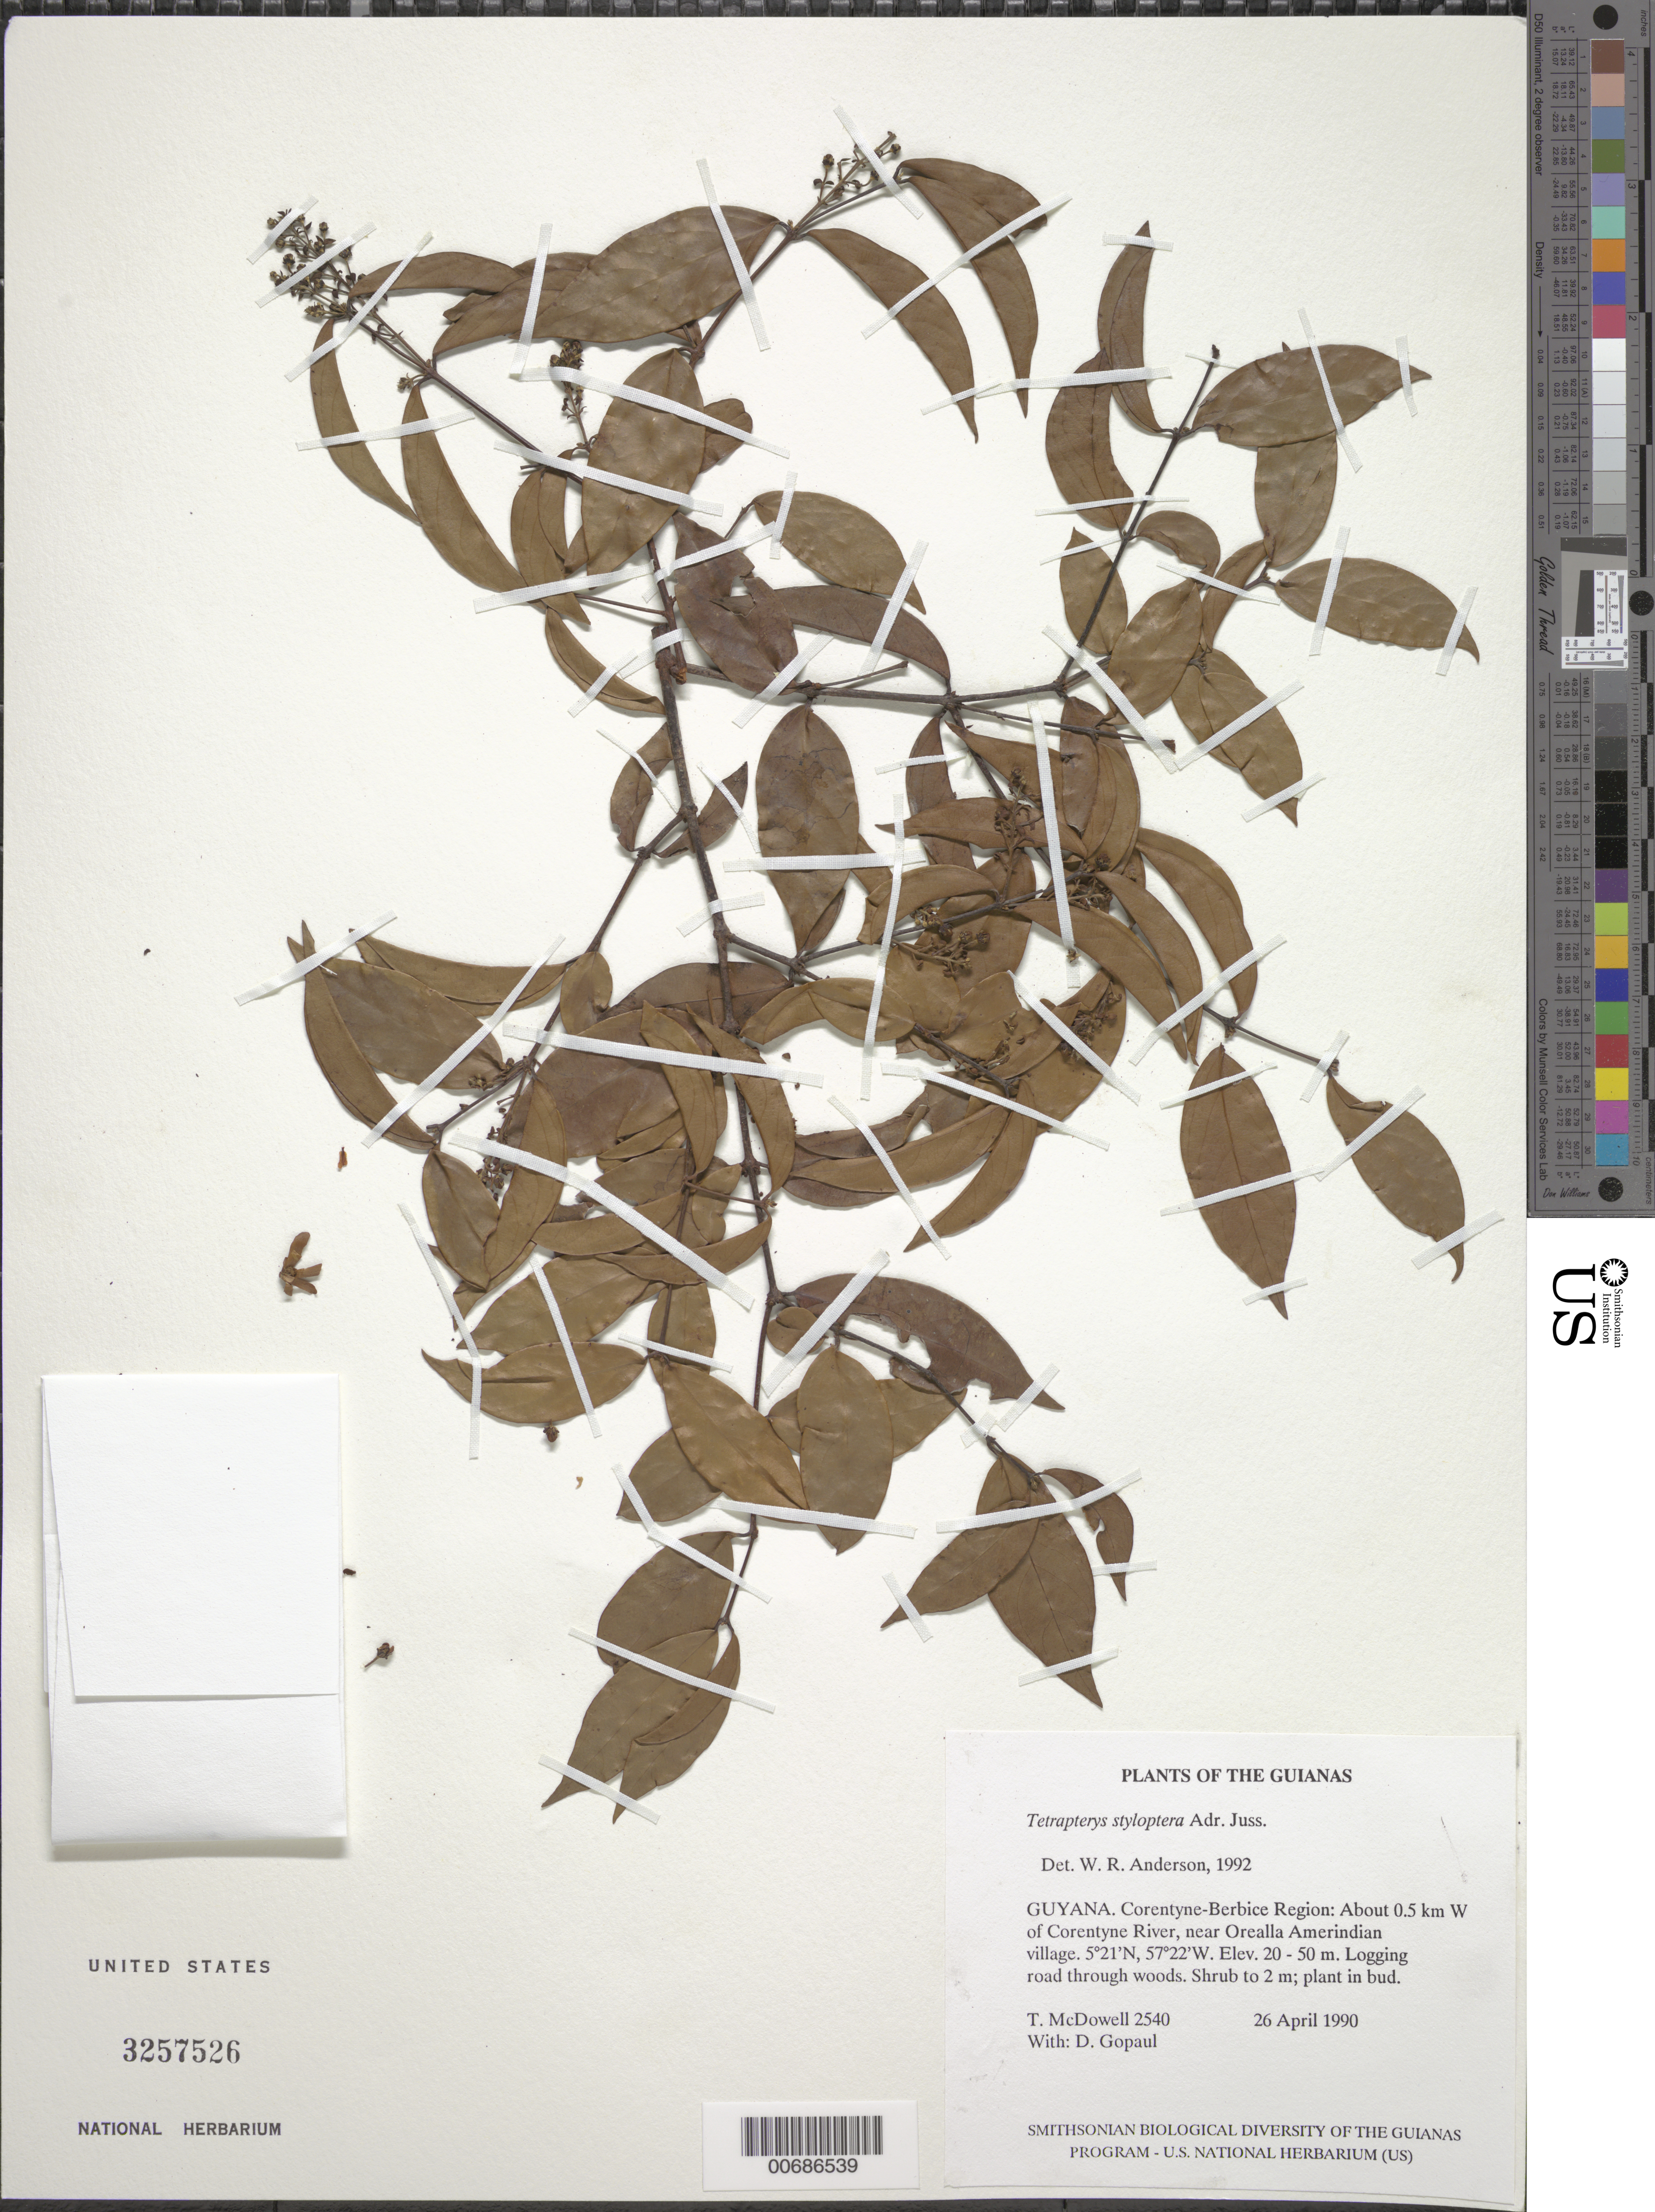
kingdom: Plantae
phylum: Tracheophyta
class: Magnoliopsida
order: Malpighiales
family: Malpighiaceae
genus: Glicophyllum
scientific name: Glicophyllum stylopterum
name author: (A. Juss.) R.F. Almeida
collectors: T. McDowell & D. Gopaul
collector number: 2540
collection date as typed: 26 April 1990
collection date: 1990-04-26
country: Guyana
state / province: E. Berbice-Corentyne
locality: About 0.5 km W of Corentyne River, near Orealla Amerindian village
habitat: Logging road through woods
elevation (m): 20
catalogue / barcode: US 3257528